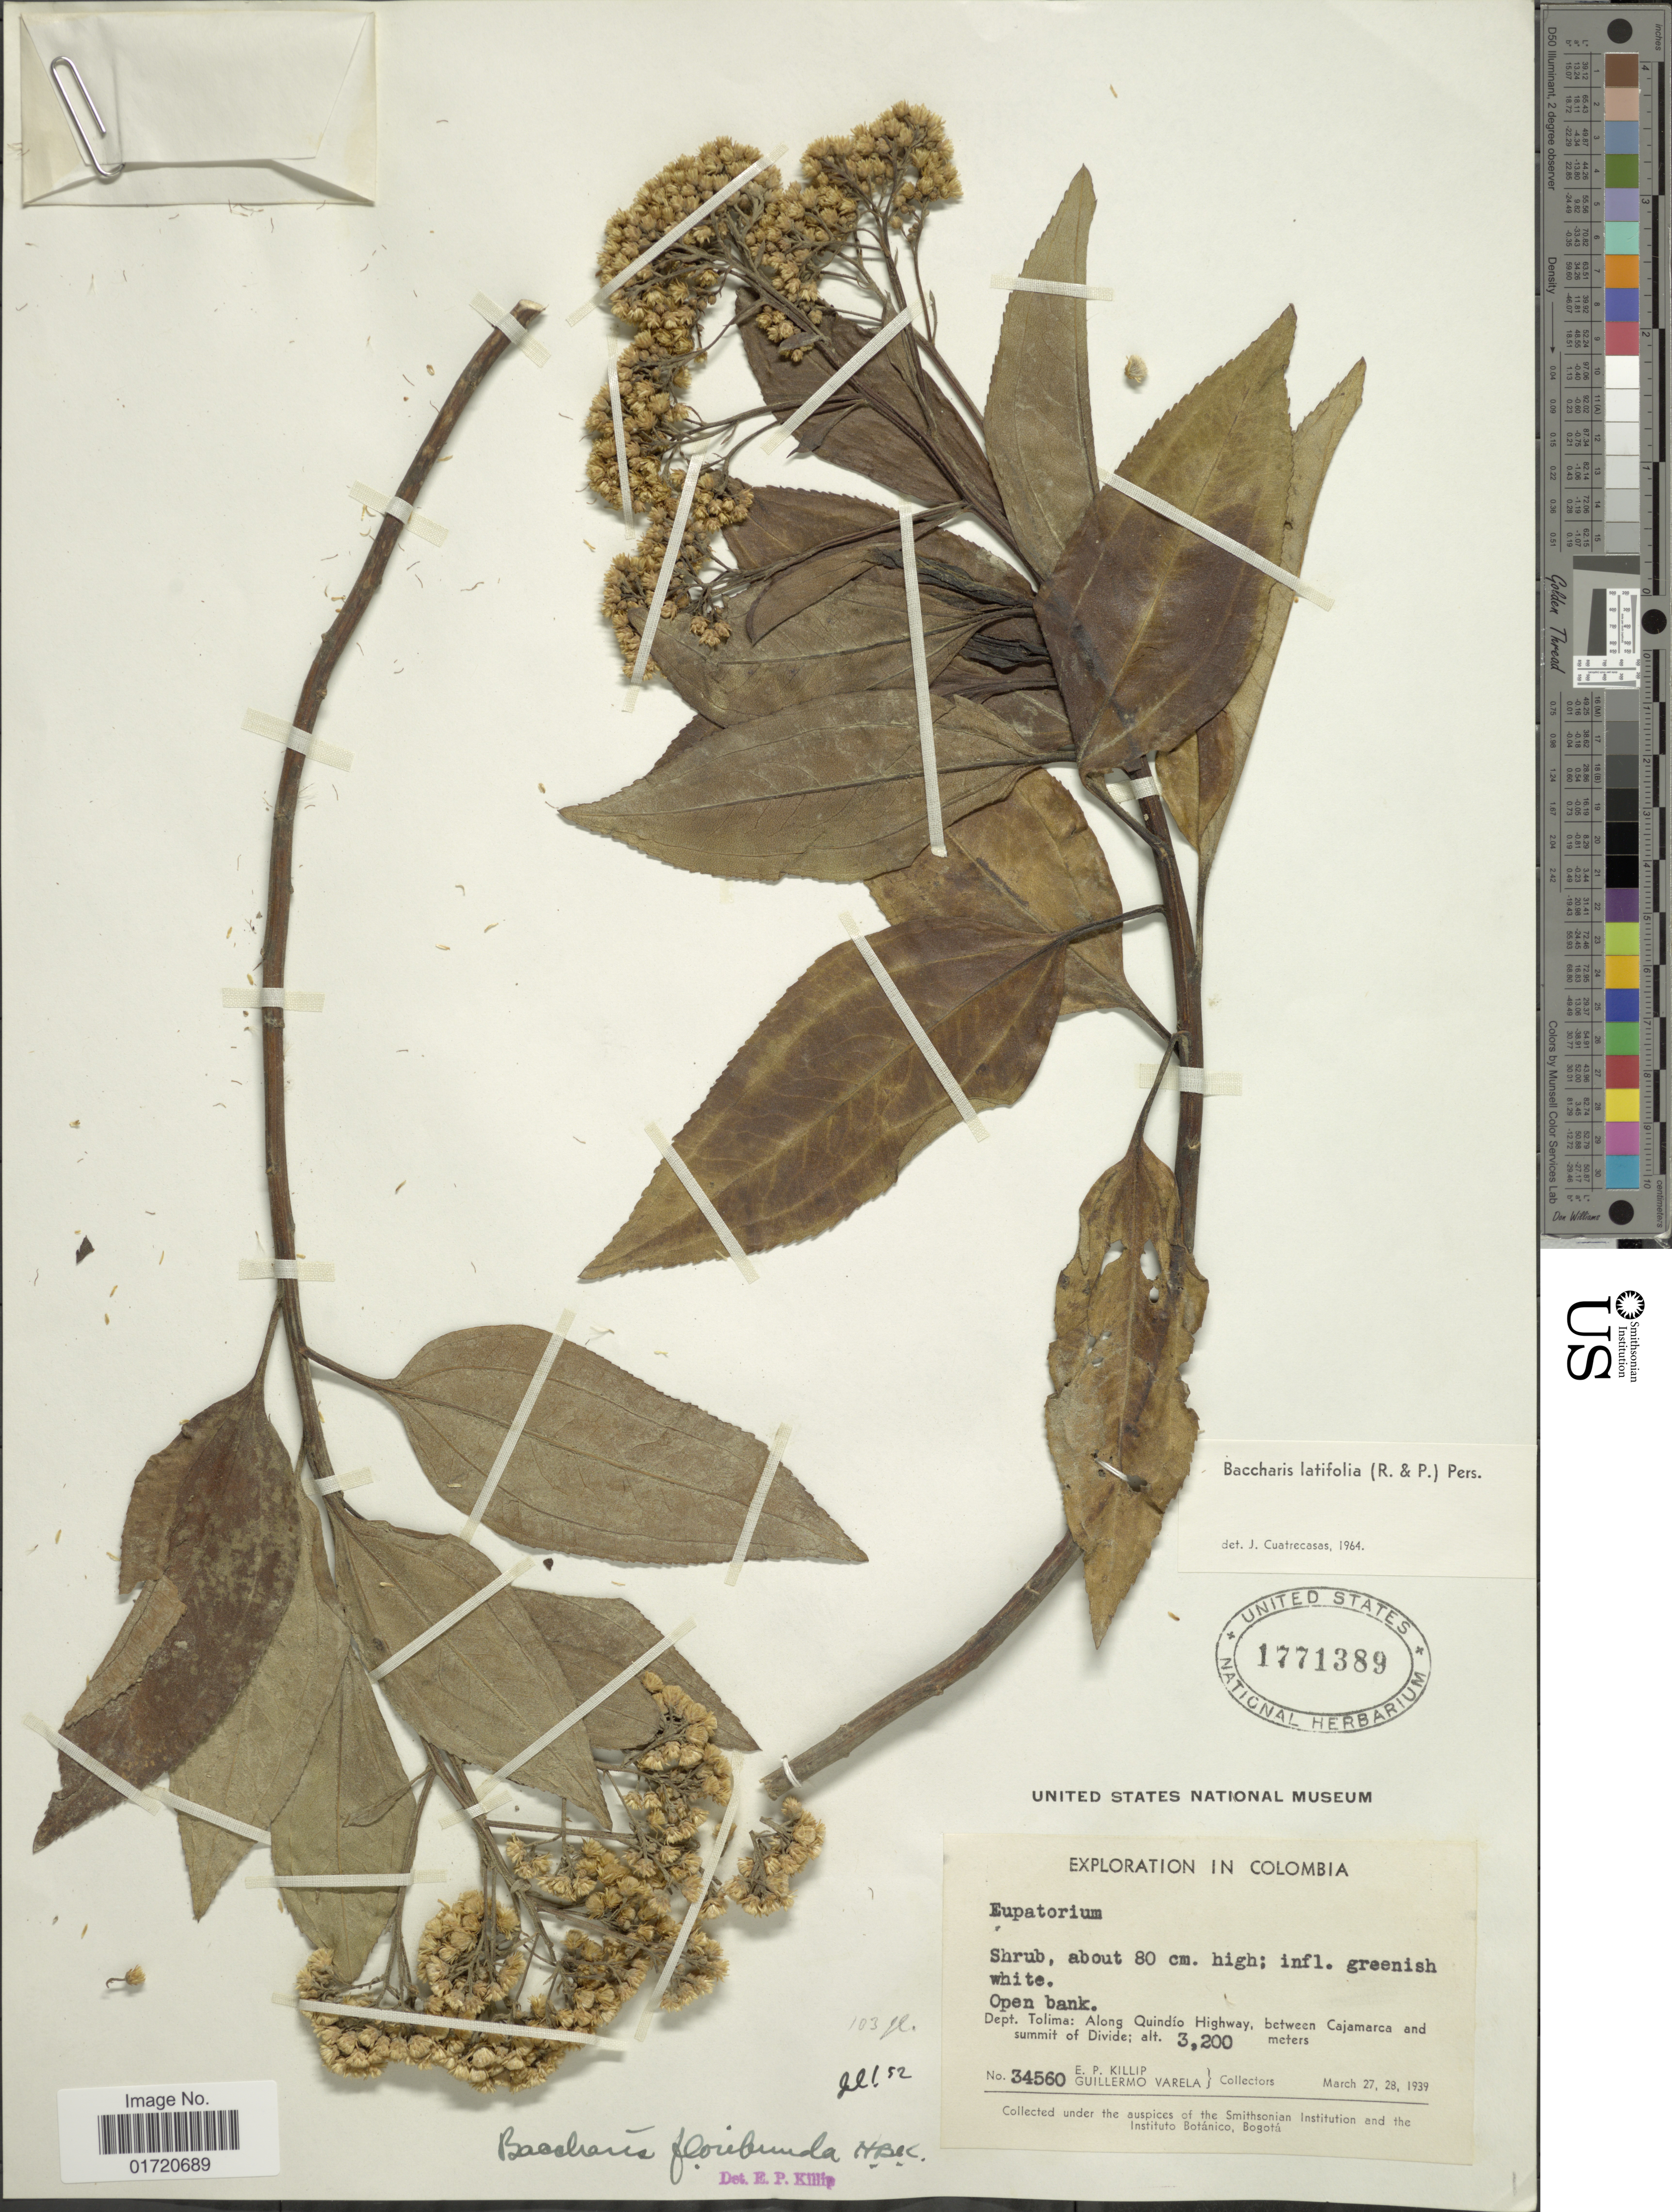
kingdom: Plantae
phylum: Tracheophyta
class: Magnoliopsida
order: Asterales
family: Asteraceae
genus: Baccharis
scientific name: Baccharis latifolia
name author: (Ruiz & Pav.) Pers.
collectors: E. P. Killip & G. Varela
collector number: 34560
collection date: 1939-03-27/1939-03-28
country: Colombia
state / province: Tolima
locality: Along Quinido Highway, between Cajamarca and summit of Divide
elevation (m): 3200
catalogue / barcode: US 1771389